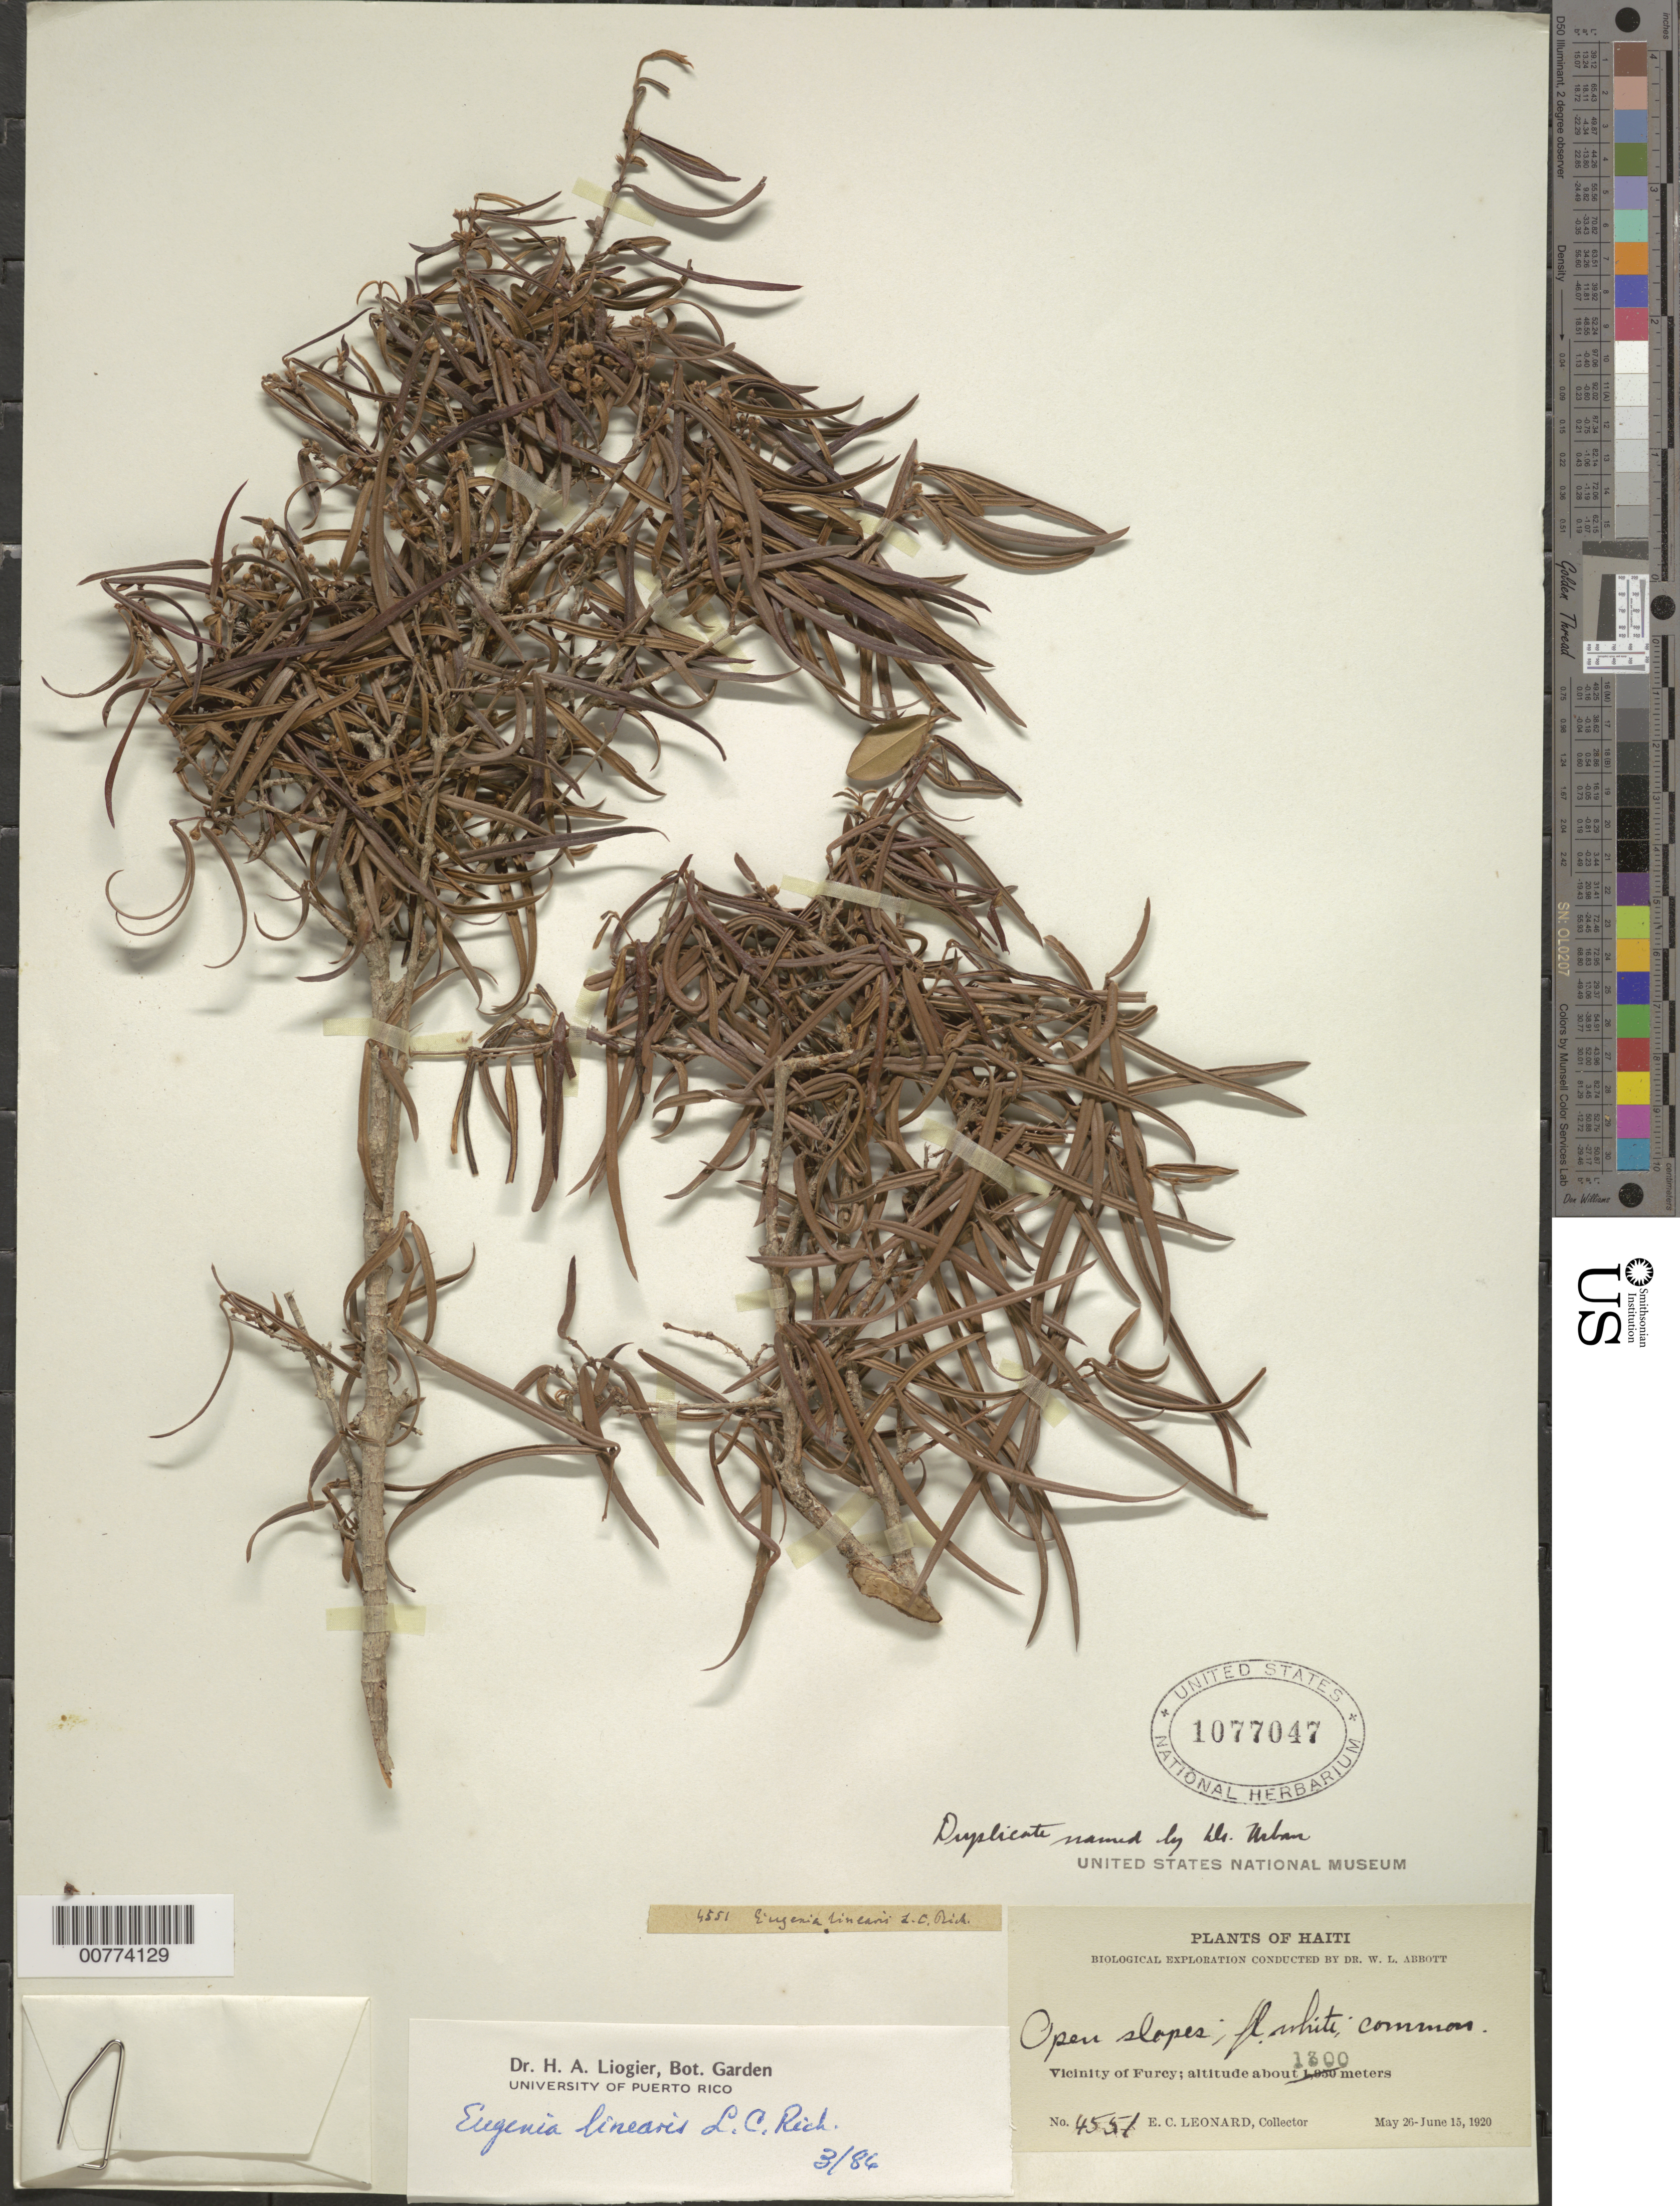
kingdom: Plantae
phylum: Tracheophyta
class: Magnoliopsida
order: Myrtales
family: Myrtaceae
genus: Eugenia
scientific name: Eugenia linearis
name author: Rich. ex O. Berg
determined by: Liogier, Alain H.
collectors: E. C. Leonard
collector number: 4551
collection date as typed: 26 May 1920 15 Jun 1920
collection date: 1920-05-26/1920-06-15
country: Haiti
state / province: Ouest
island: Hispaniola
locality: Vicinity of Furcy.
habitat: Open slopes.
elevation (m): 1300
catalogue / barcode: US 1077047